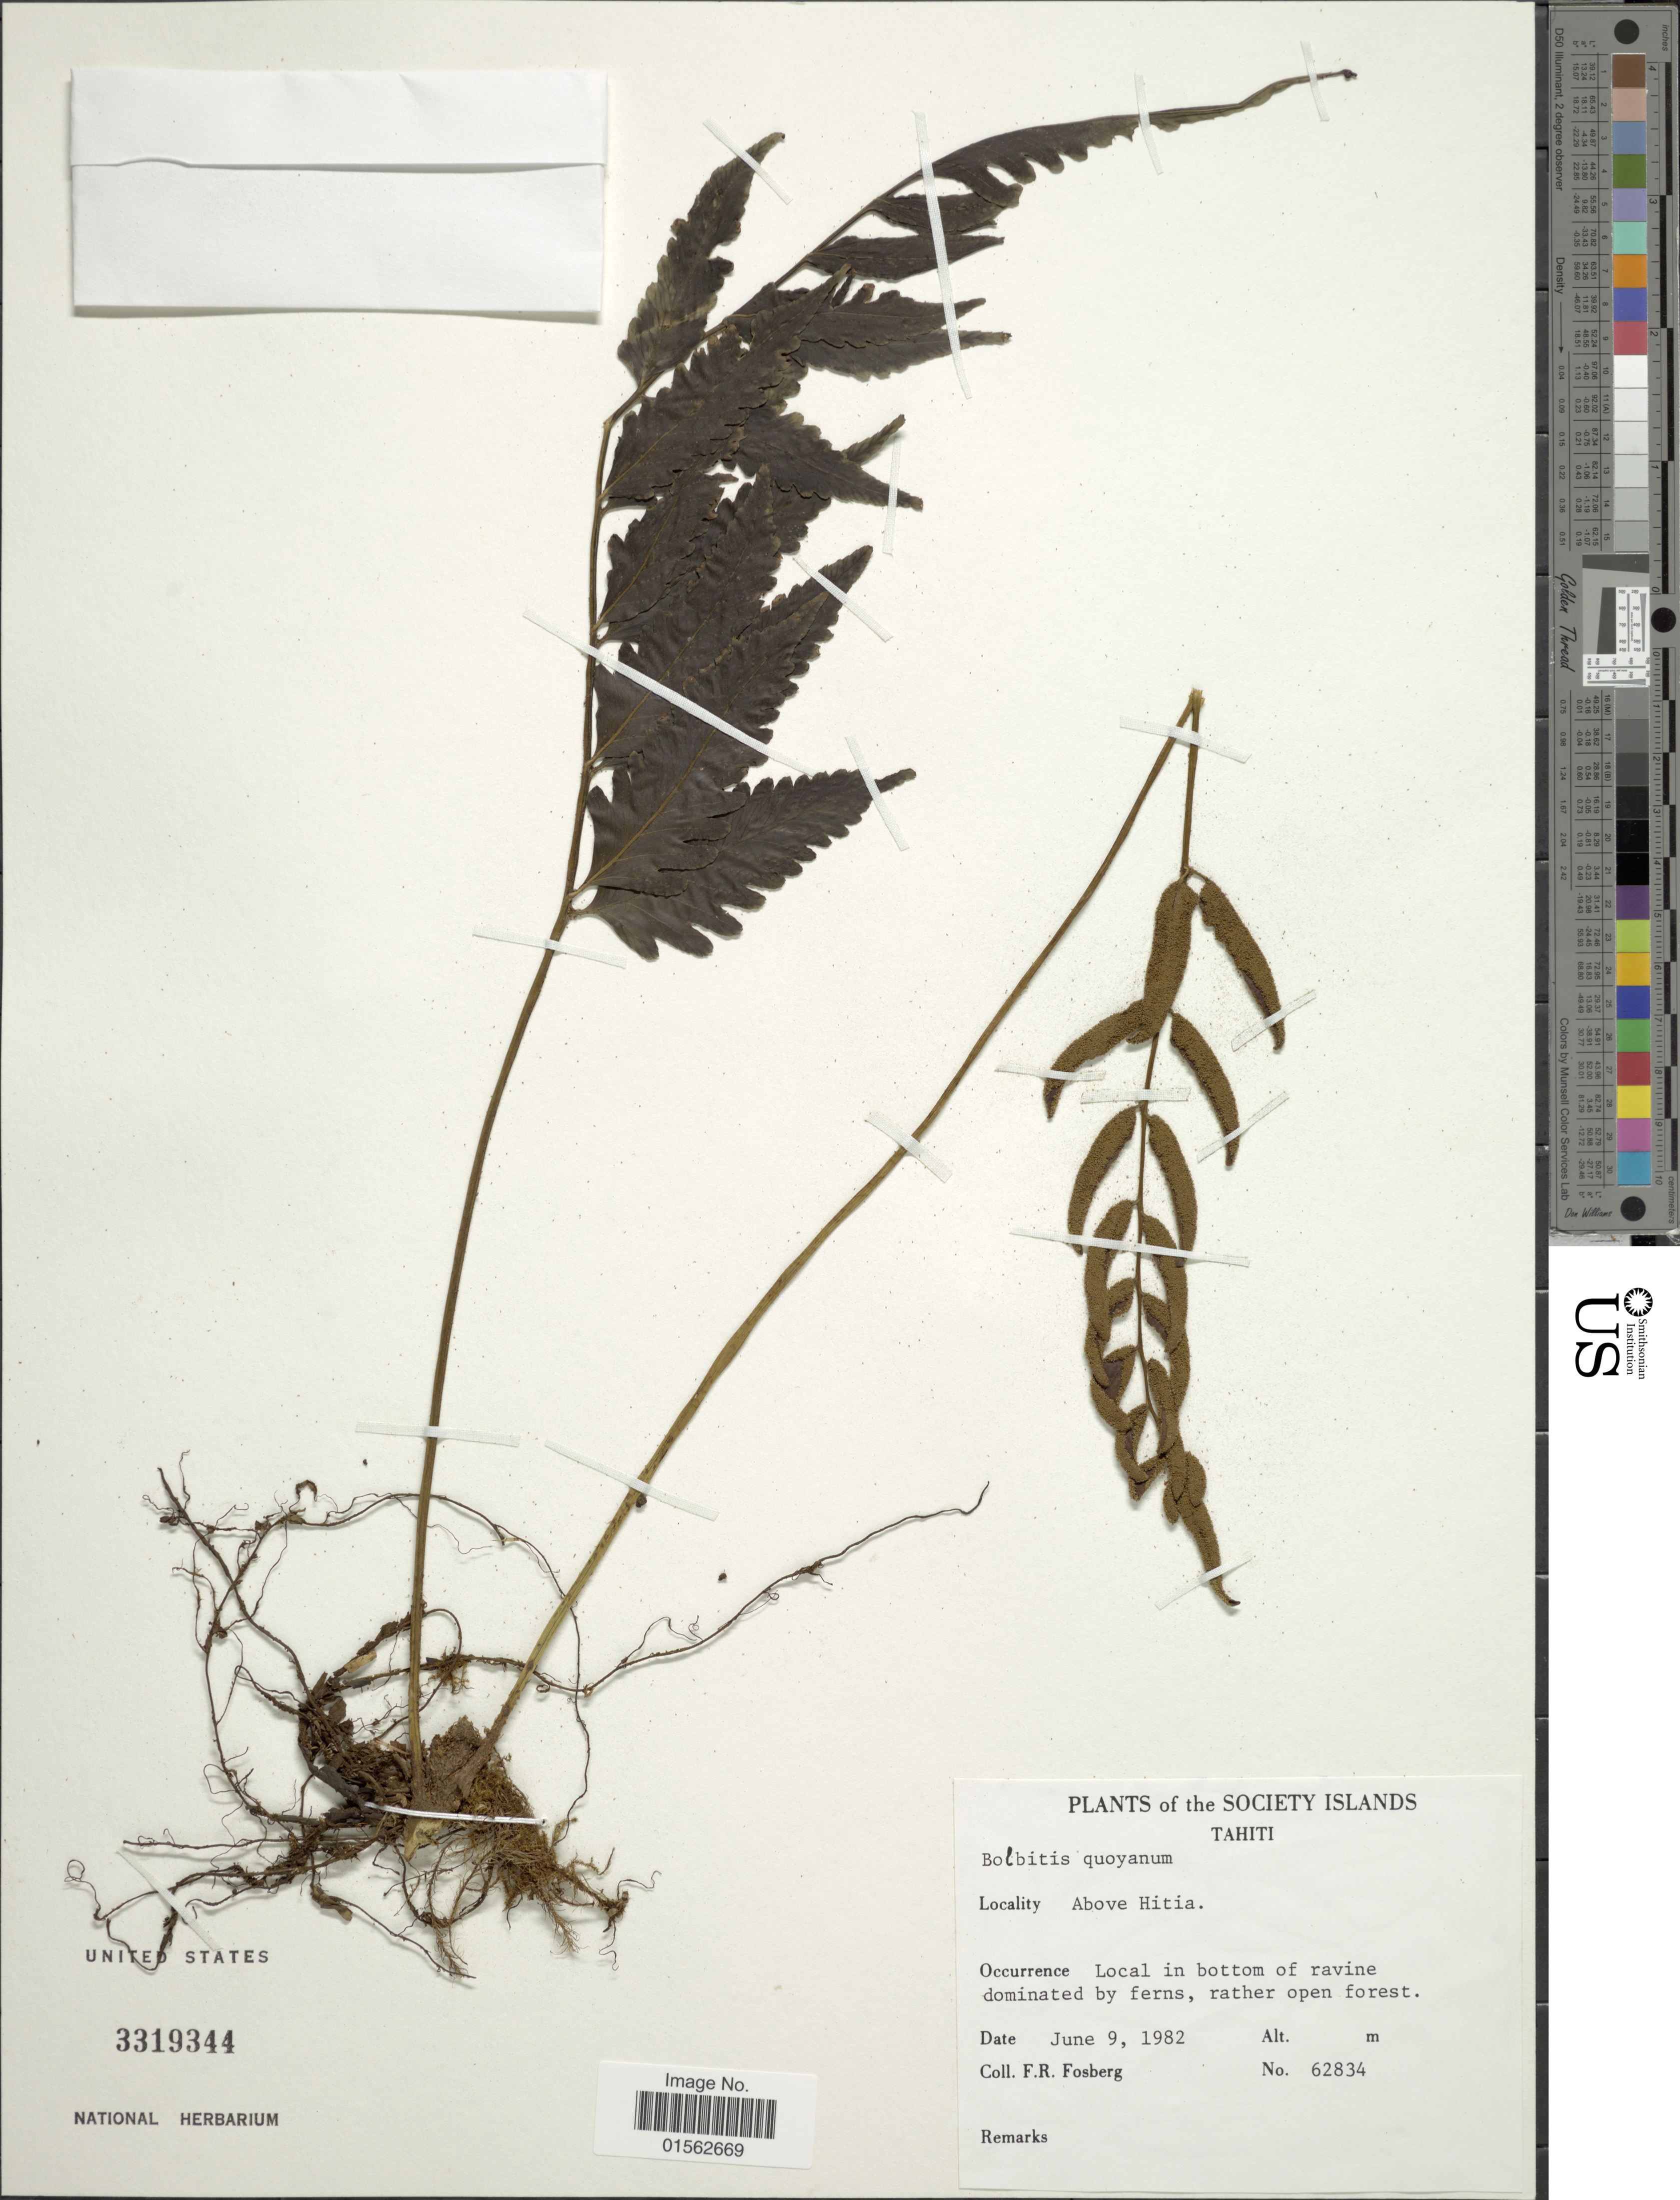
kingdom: Plantae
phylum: Tracheophyta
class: Polypodiopsida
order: Polypodiales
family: Dryopteridaceae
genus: Bolbitis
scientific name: Bolbitis quoyana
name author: (Gaudich.) Ching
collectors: F. R. Fosberg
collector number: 62834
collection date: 1982-06-09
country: French Polynesia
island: Tahiti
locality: Society Islands, Tahiti, above Hitia, local in bottom of ravine dominated by ferns, rather open forest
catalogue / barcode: US 3319344